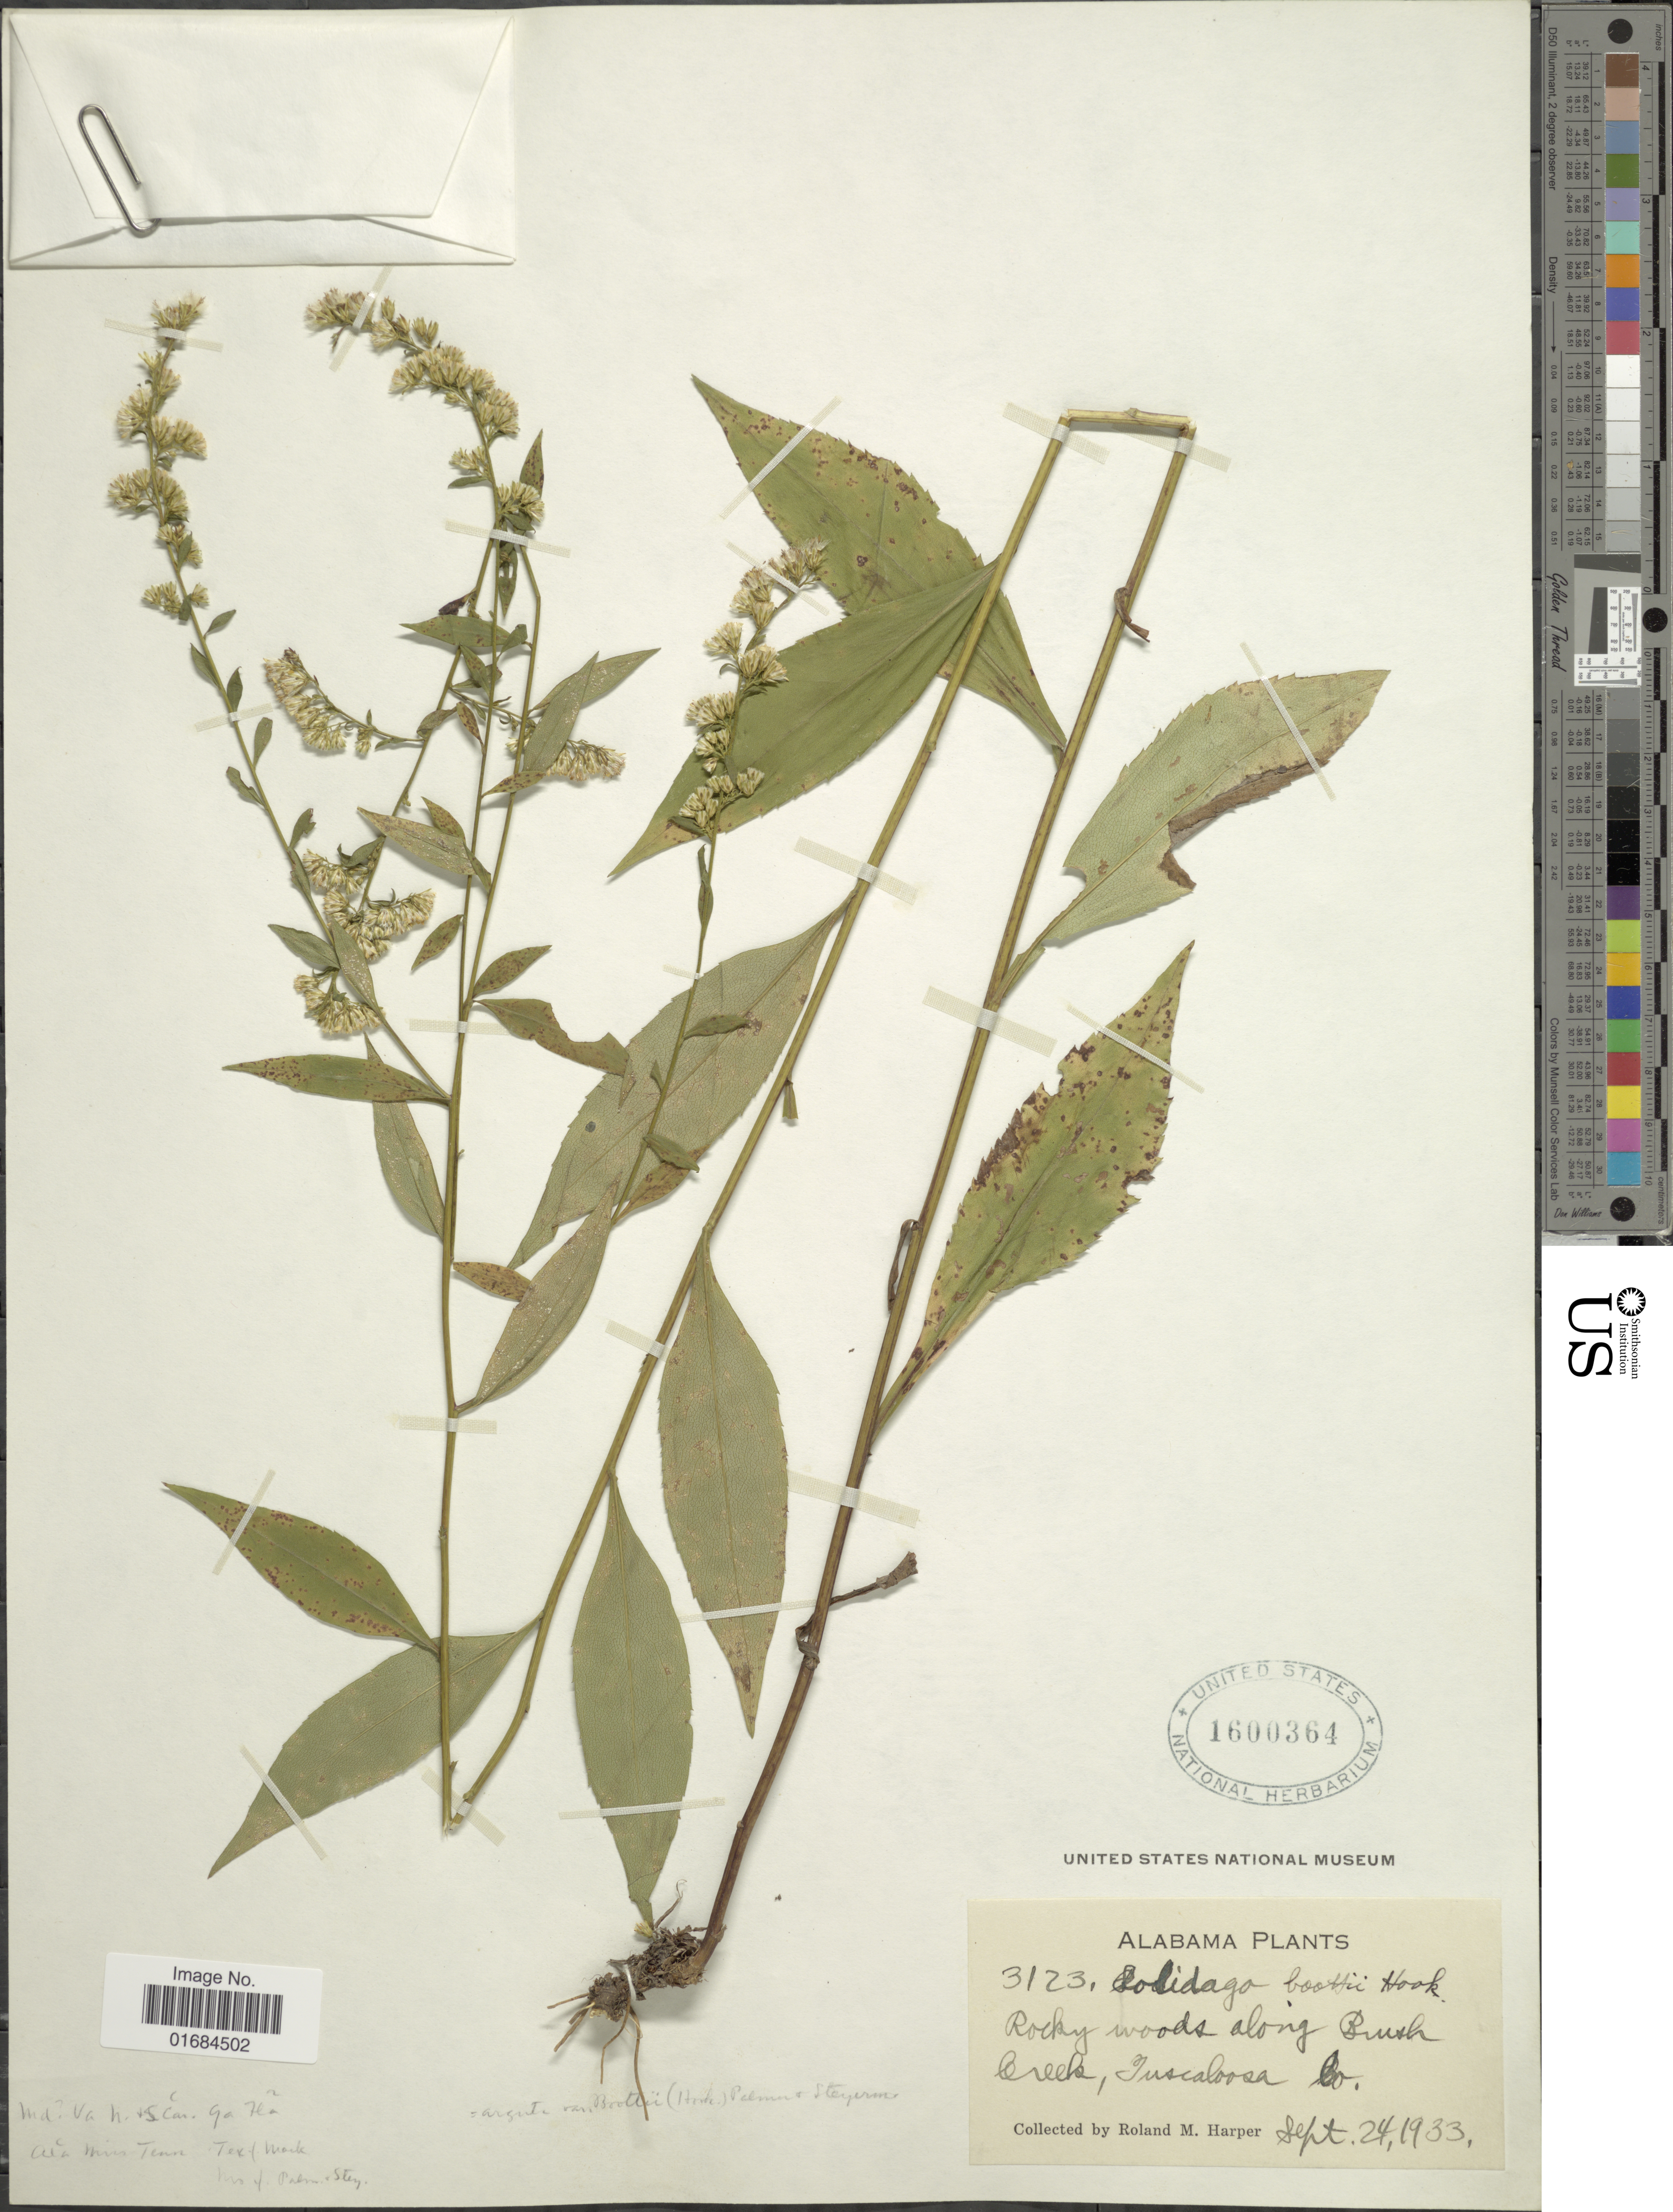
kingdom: Plantae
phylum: Tracheophyta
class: Magnoliopsida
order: Asterales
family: Asteraceae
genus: Solidago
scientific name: Solidago arguta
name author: Aiton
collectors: R. M. Harper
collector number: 3132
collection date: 1933-09-24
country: United States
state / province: Alabama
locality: Rocky woods along brush Creek, Tuscaloosa.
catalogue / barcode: US 1600364